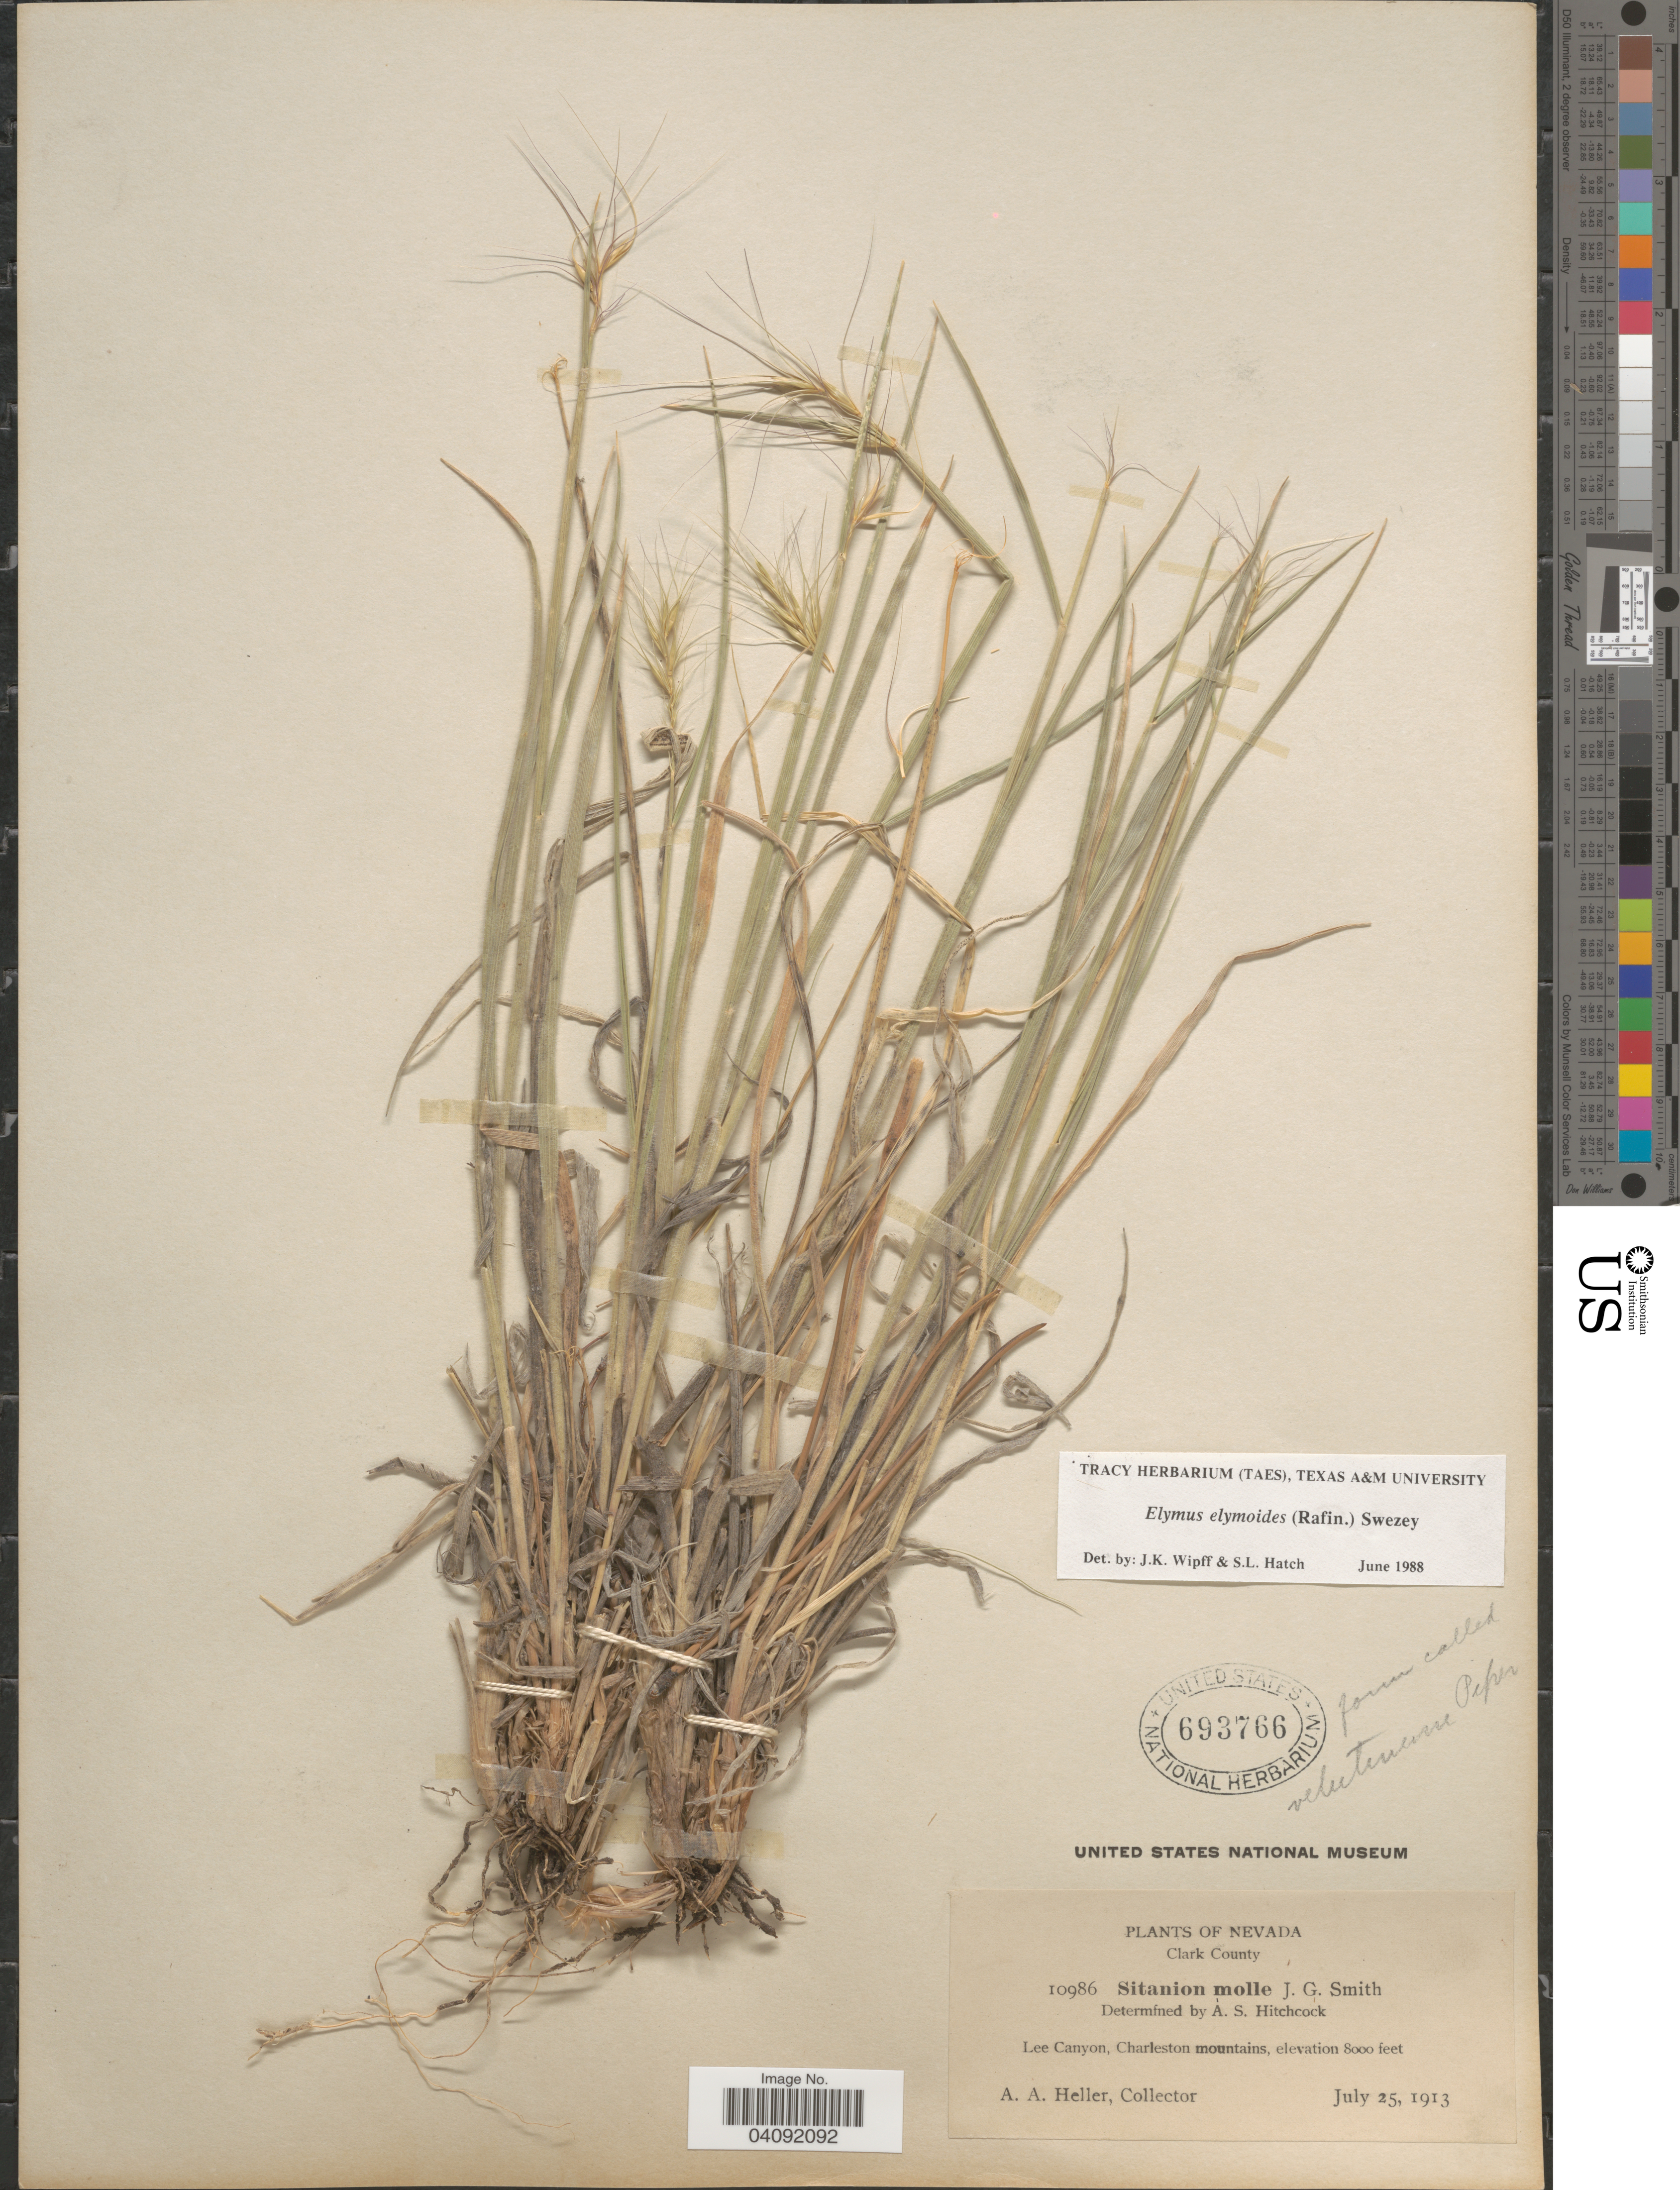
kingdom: Plantae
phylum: Tracheophyta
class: Liliopsida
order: Poales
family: Poaceae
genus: Elymus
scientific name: Elymus elymoides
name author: (Raf.) Swezey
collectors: A. A. Heller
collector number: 10986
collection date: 1913-07-25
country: United States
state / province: Nevada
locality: Clark County. Lee Canyon, Charleston mountains.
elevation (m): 2438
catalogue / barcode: US 693766